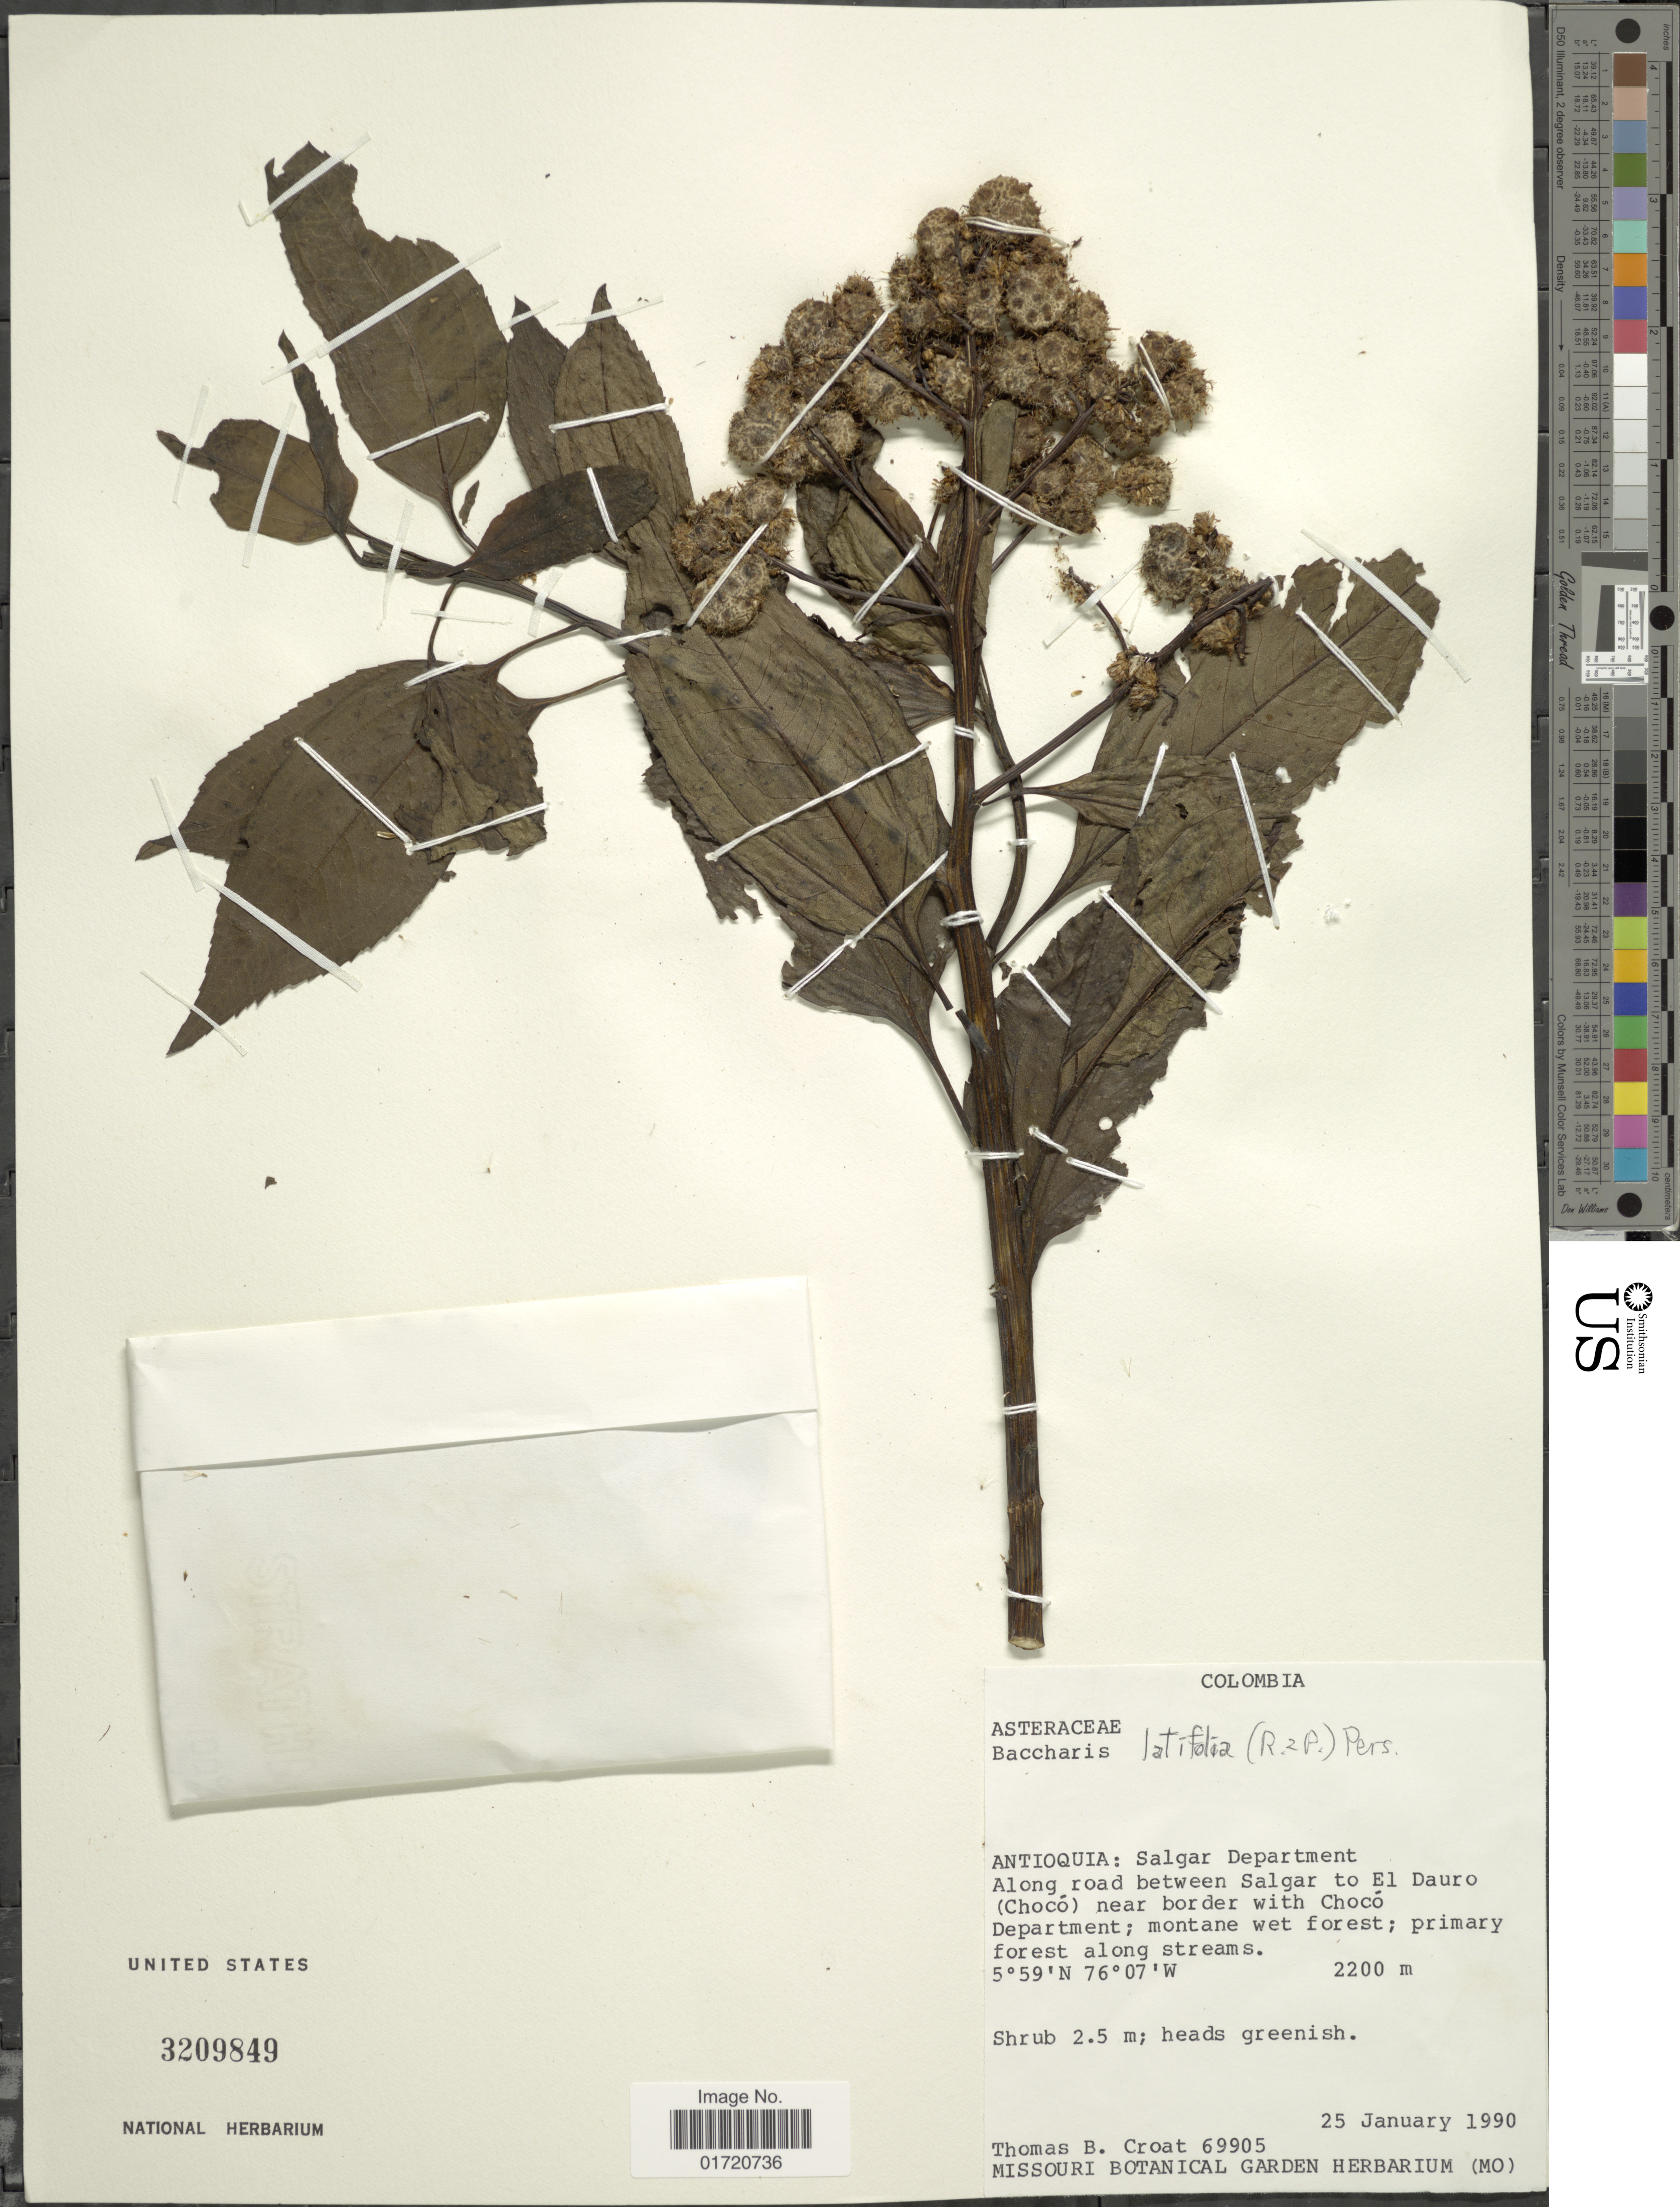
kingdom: Plantae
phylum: Tracheophyta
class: Magnoliopsida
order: Asterales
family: Asteraceae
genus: Baccharis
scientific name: Baccharis latifolia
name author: (Ruiz & Pav.) Pers.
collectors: T. B. Croat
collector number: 69905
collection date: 1990-01-25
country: Colombia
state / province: Antioquia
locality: Salgar Department, along road between Salgar to El Dauro (Choco) near border with Choco Department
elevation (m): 2200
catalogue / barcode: US 3209849